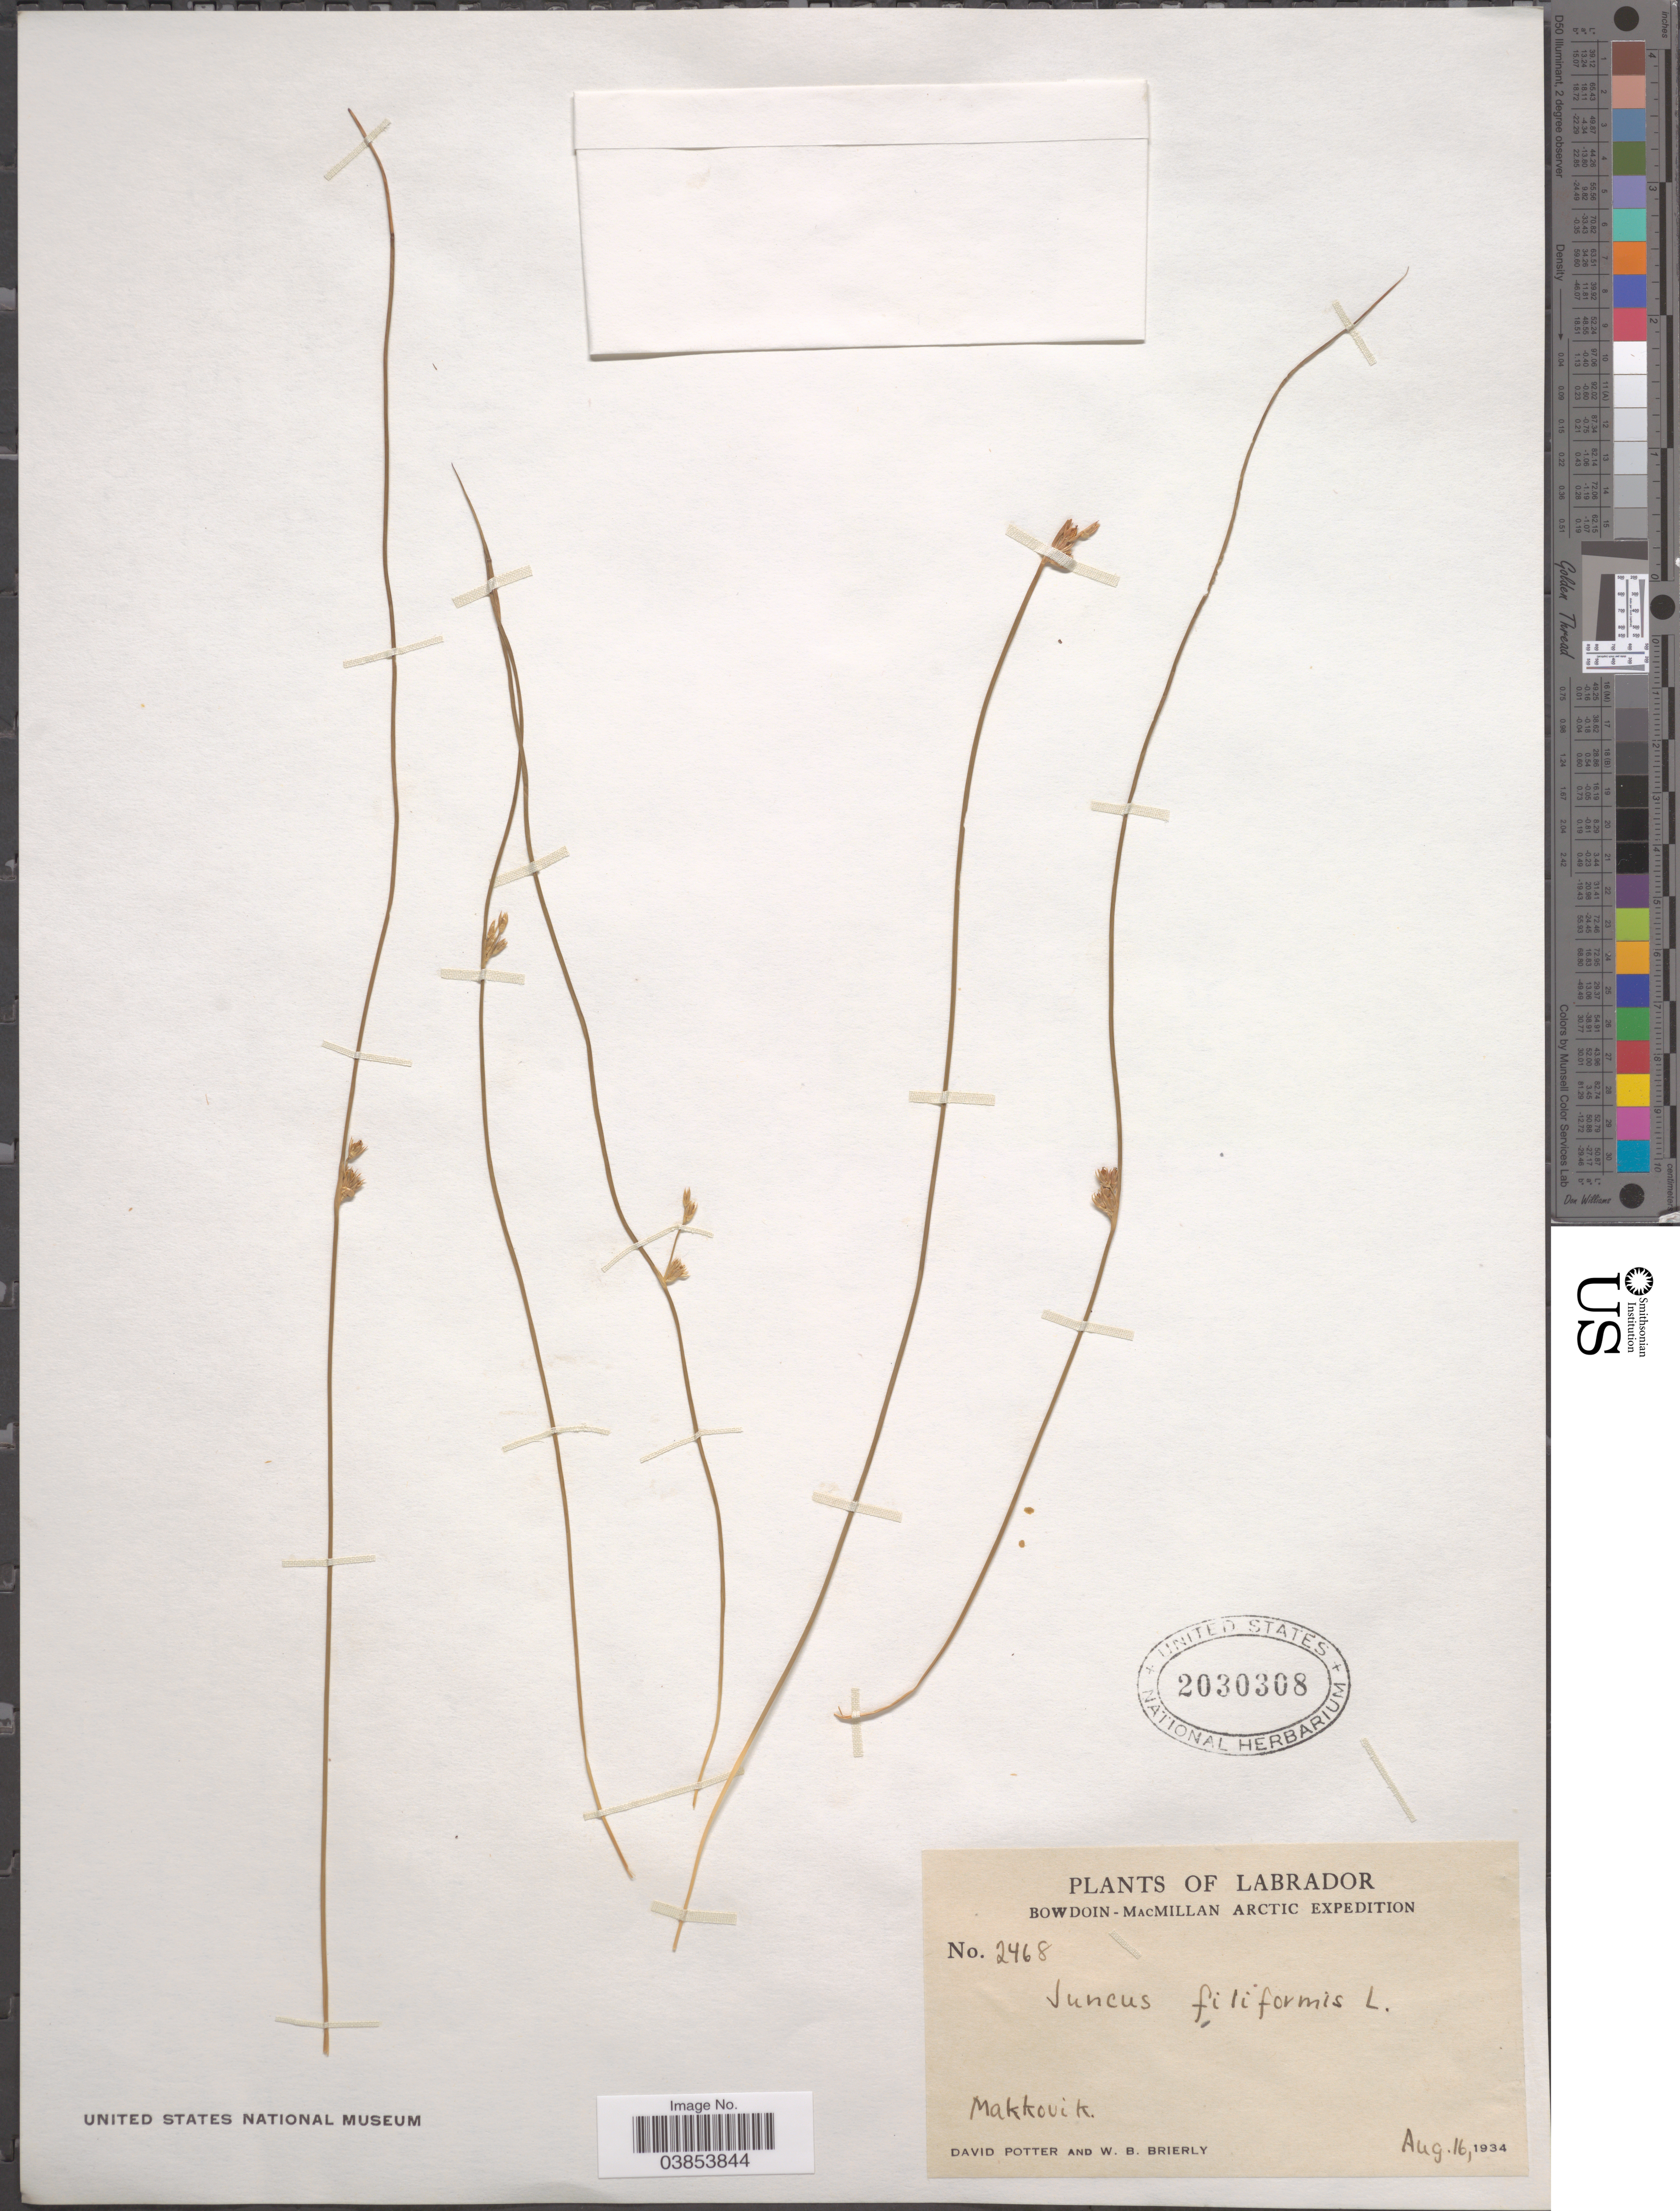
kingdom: Plantae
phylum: Tracheophyta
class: Liliopsida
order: Poales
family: Juncaceae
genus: Juncus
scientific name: Juncus filiformis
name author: L.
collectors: D. Potter & W. Brierly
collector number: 2468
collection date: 1934-08-16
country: Canada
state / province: Newfoundland and Labrador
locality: Labrador. Makkouik.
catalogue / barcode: US 2030308